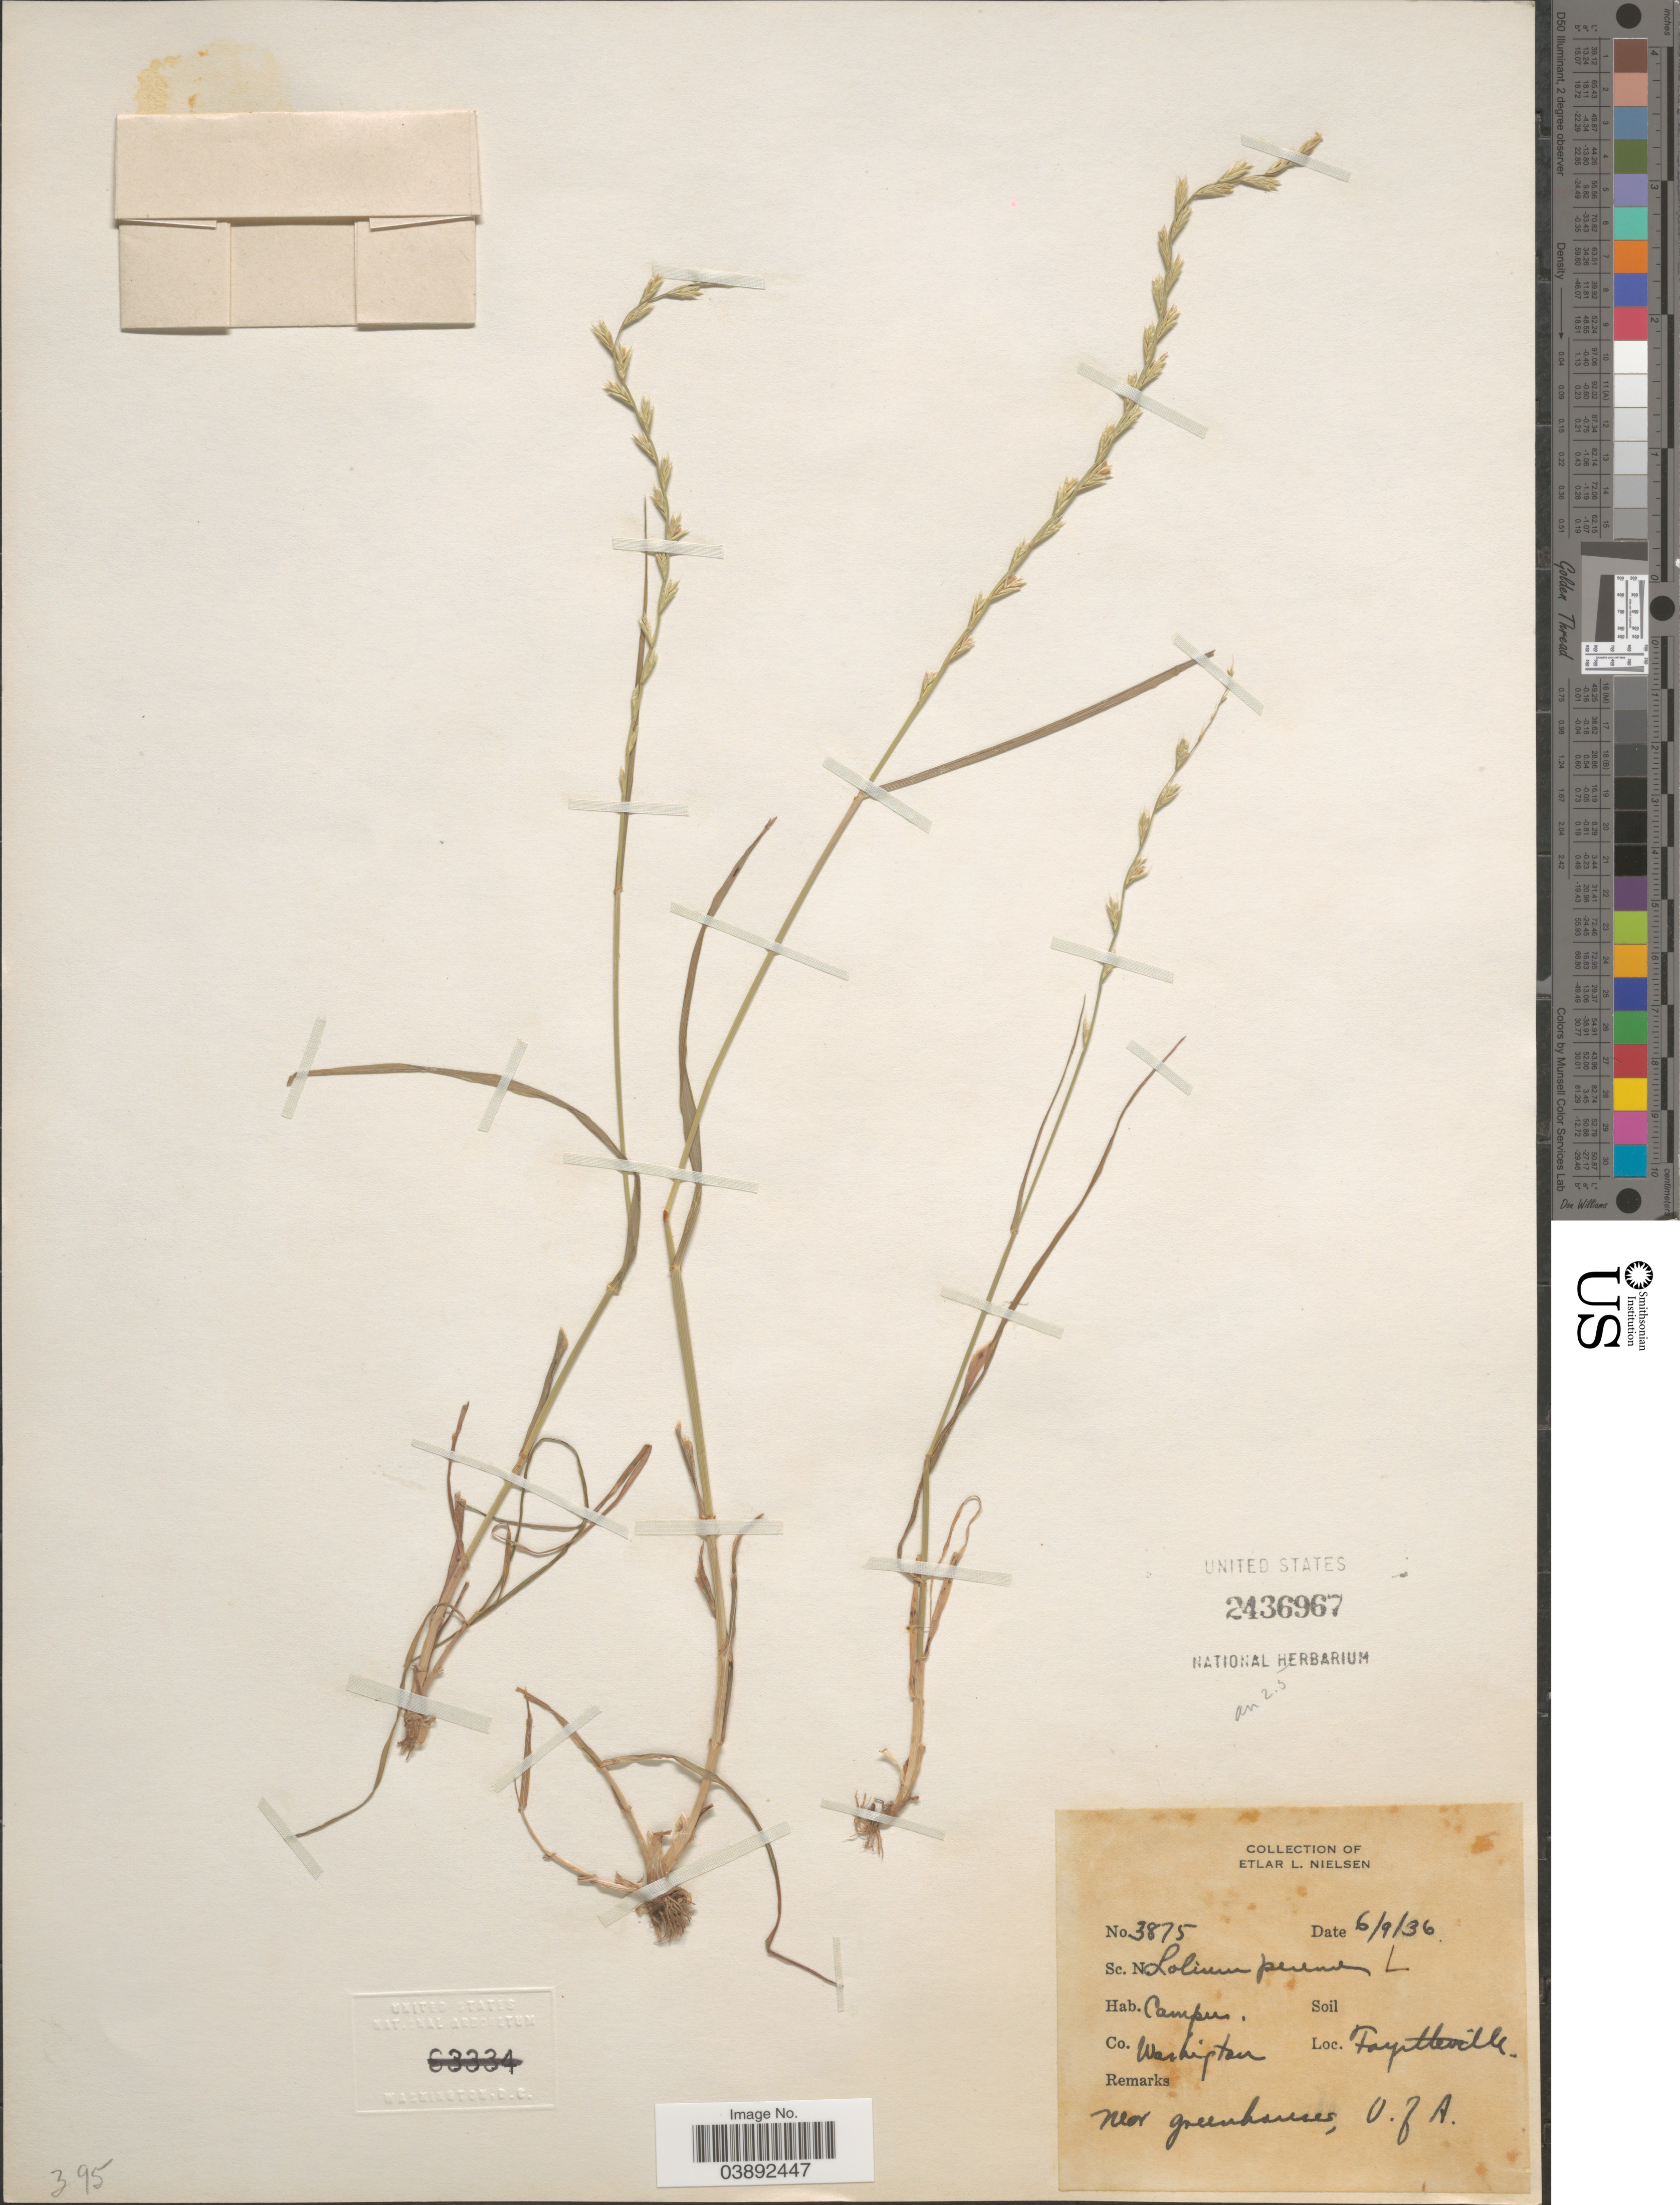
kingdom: Plantae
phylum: Tracheophyta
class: Liliopsida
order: Poales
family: Poaceae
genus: Lolium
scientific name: Lolium perenne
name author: L.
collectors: E. L. Nielsen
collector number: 3875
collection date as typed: Transcribed d/m/y: 9/6/36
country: United States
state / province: Arkansas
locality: Campus. Co. Washington. Fayetteville. Near greenhouses, U. of A.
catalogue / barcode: US 2436967